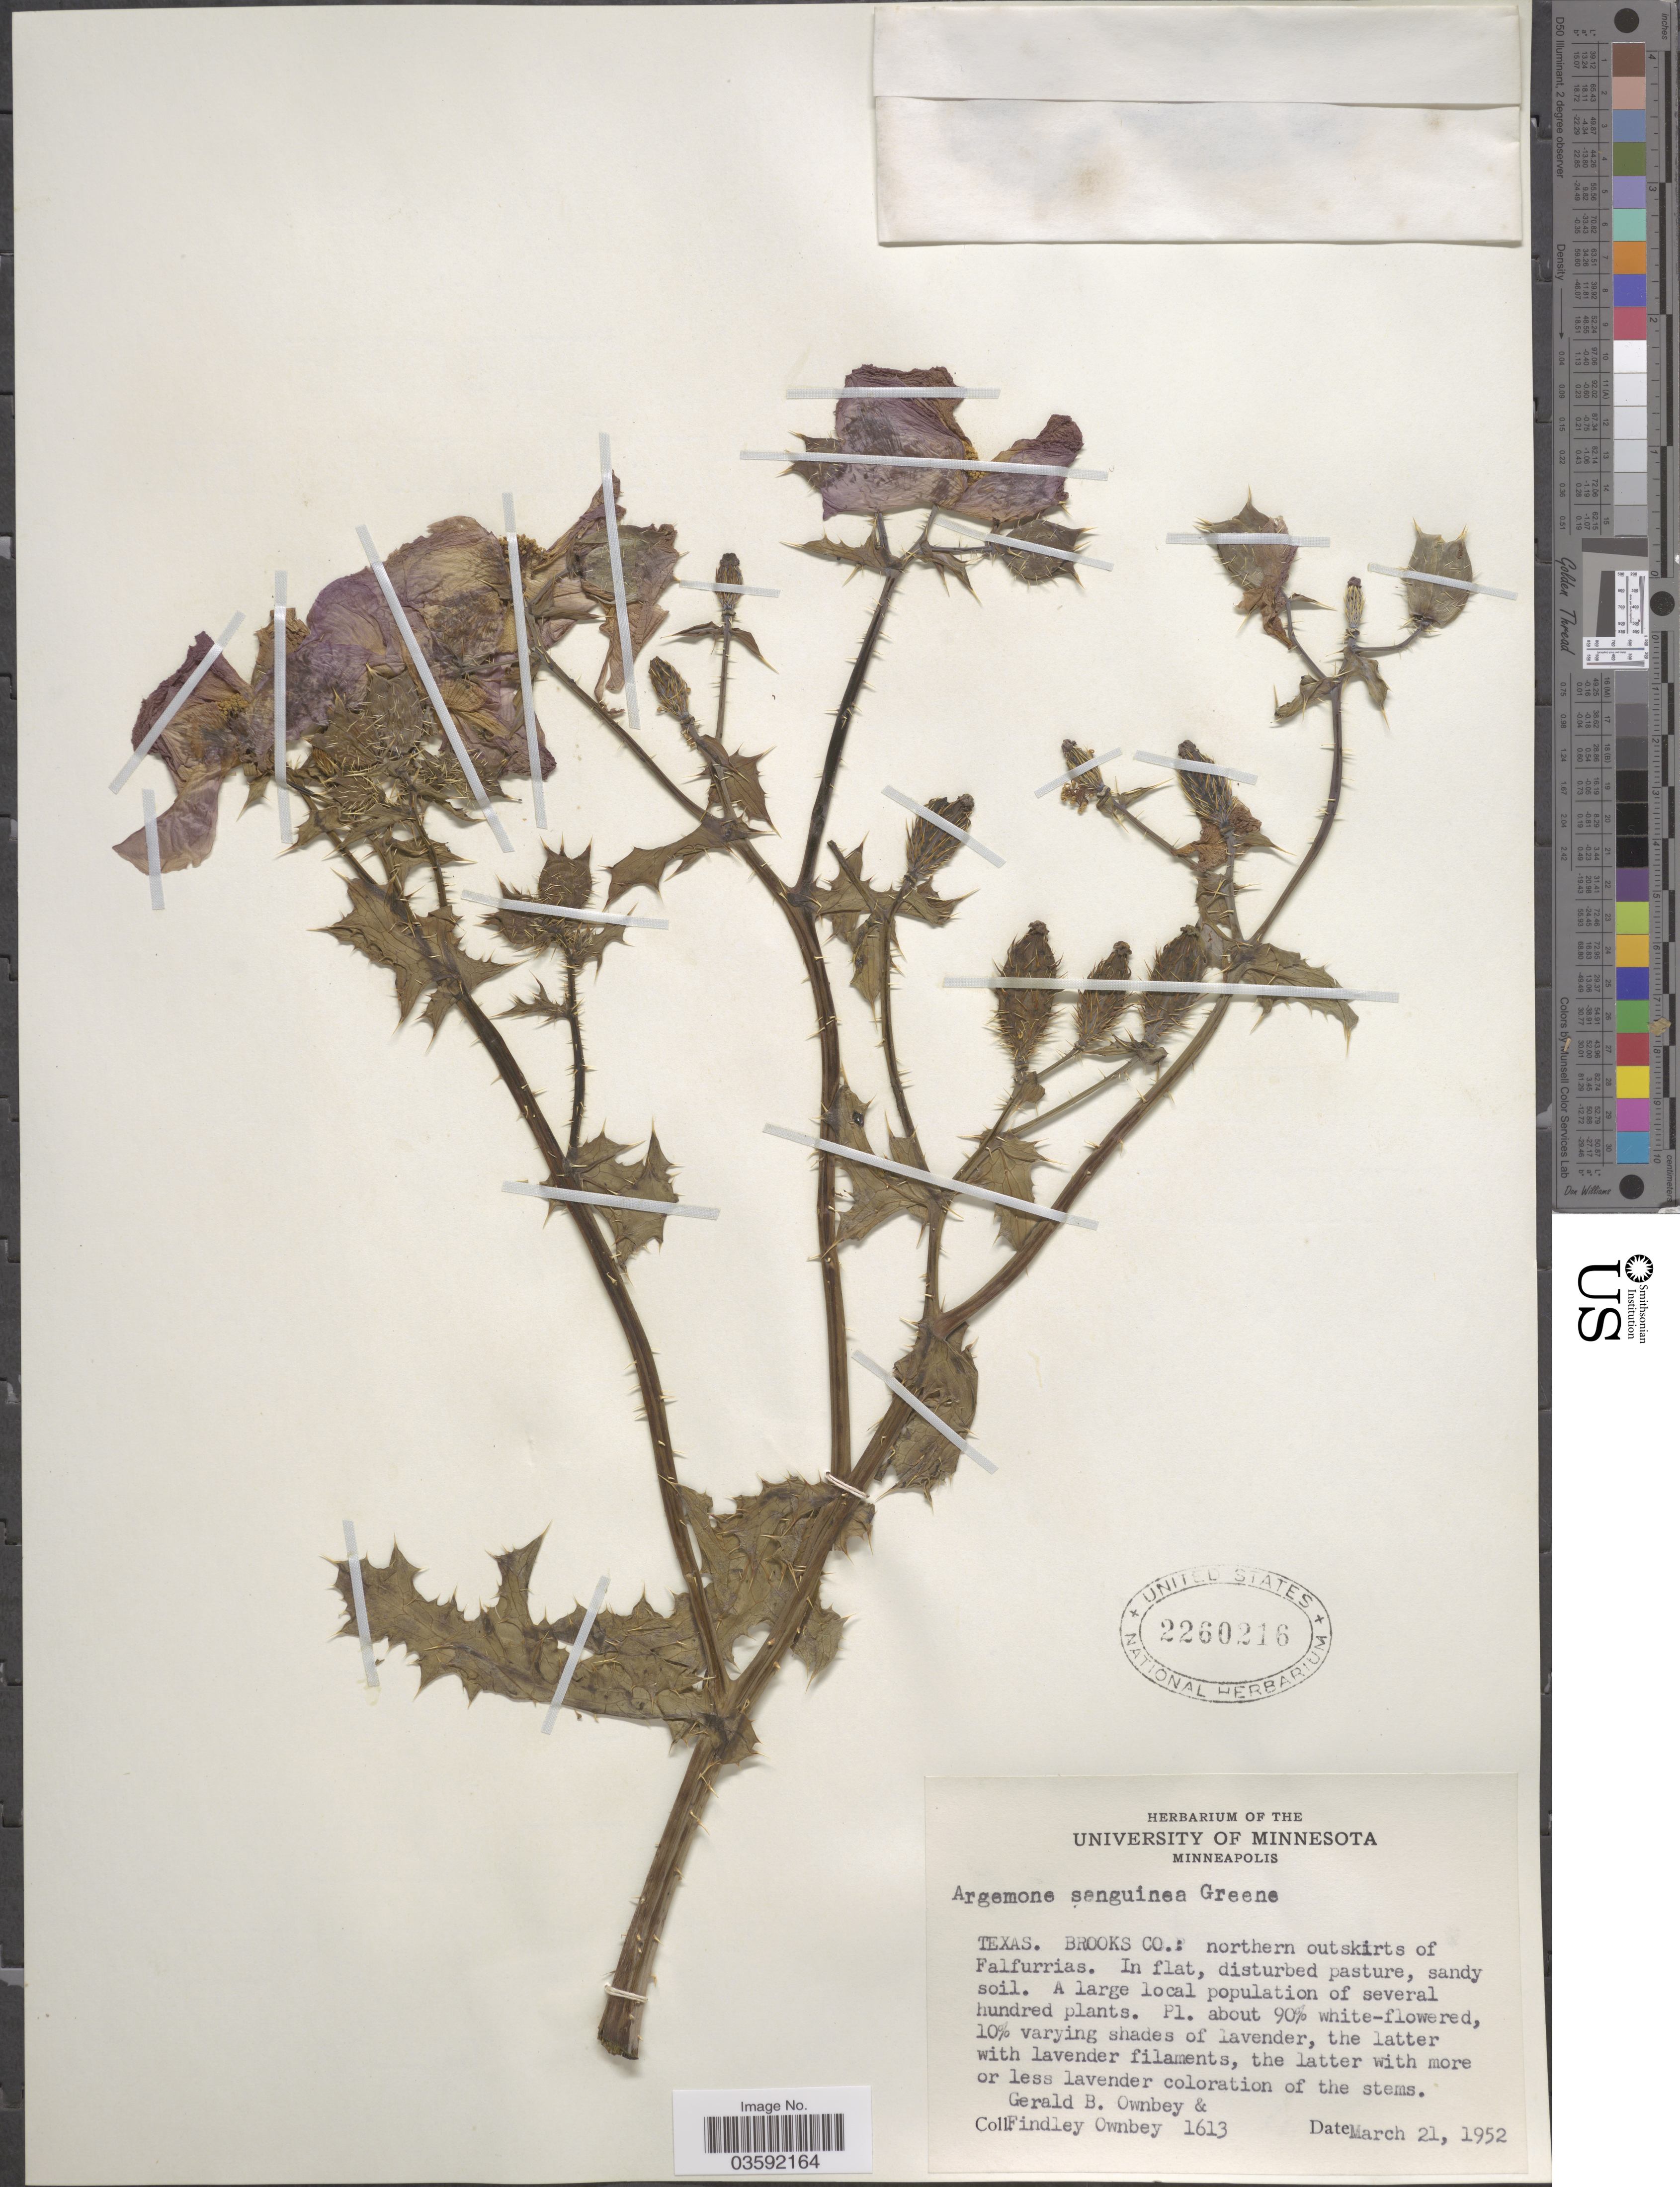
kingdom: Plantae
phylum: Tracheophyta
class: Magnoliopsida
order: Ranunculales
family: Papaveraceae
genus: Argemone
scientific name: Argemone sanguinea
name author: Greene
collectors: G. B. Ownbey & F. Ownbey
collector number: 1613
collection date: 1952-03-21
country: United States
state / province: Texas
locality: Brooks Co.: northern outskirts of Falfurrias.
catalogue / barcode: US 2260216